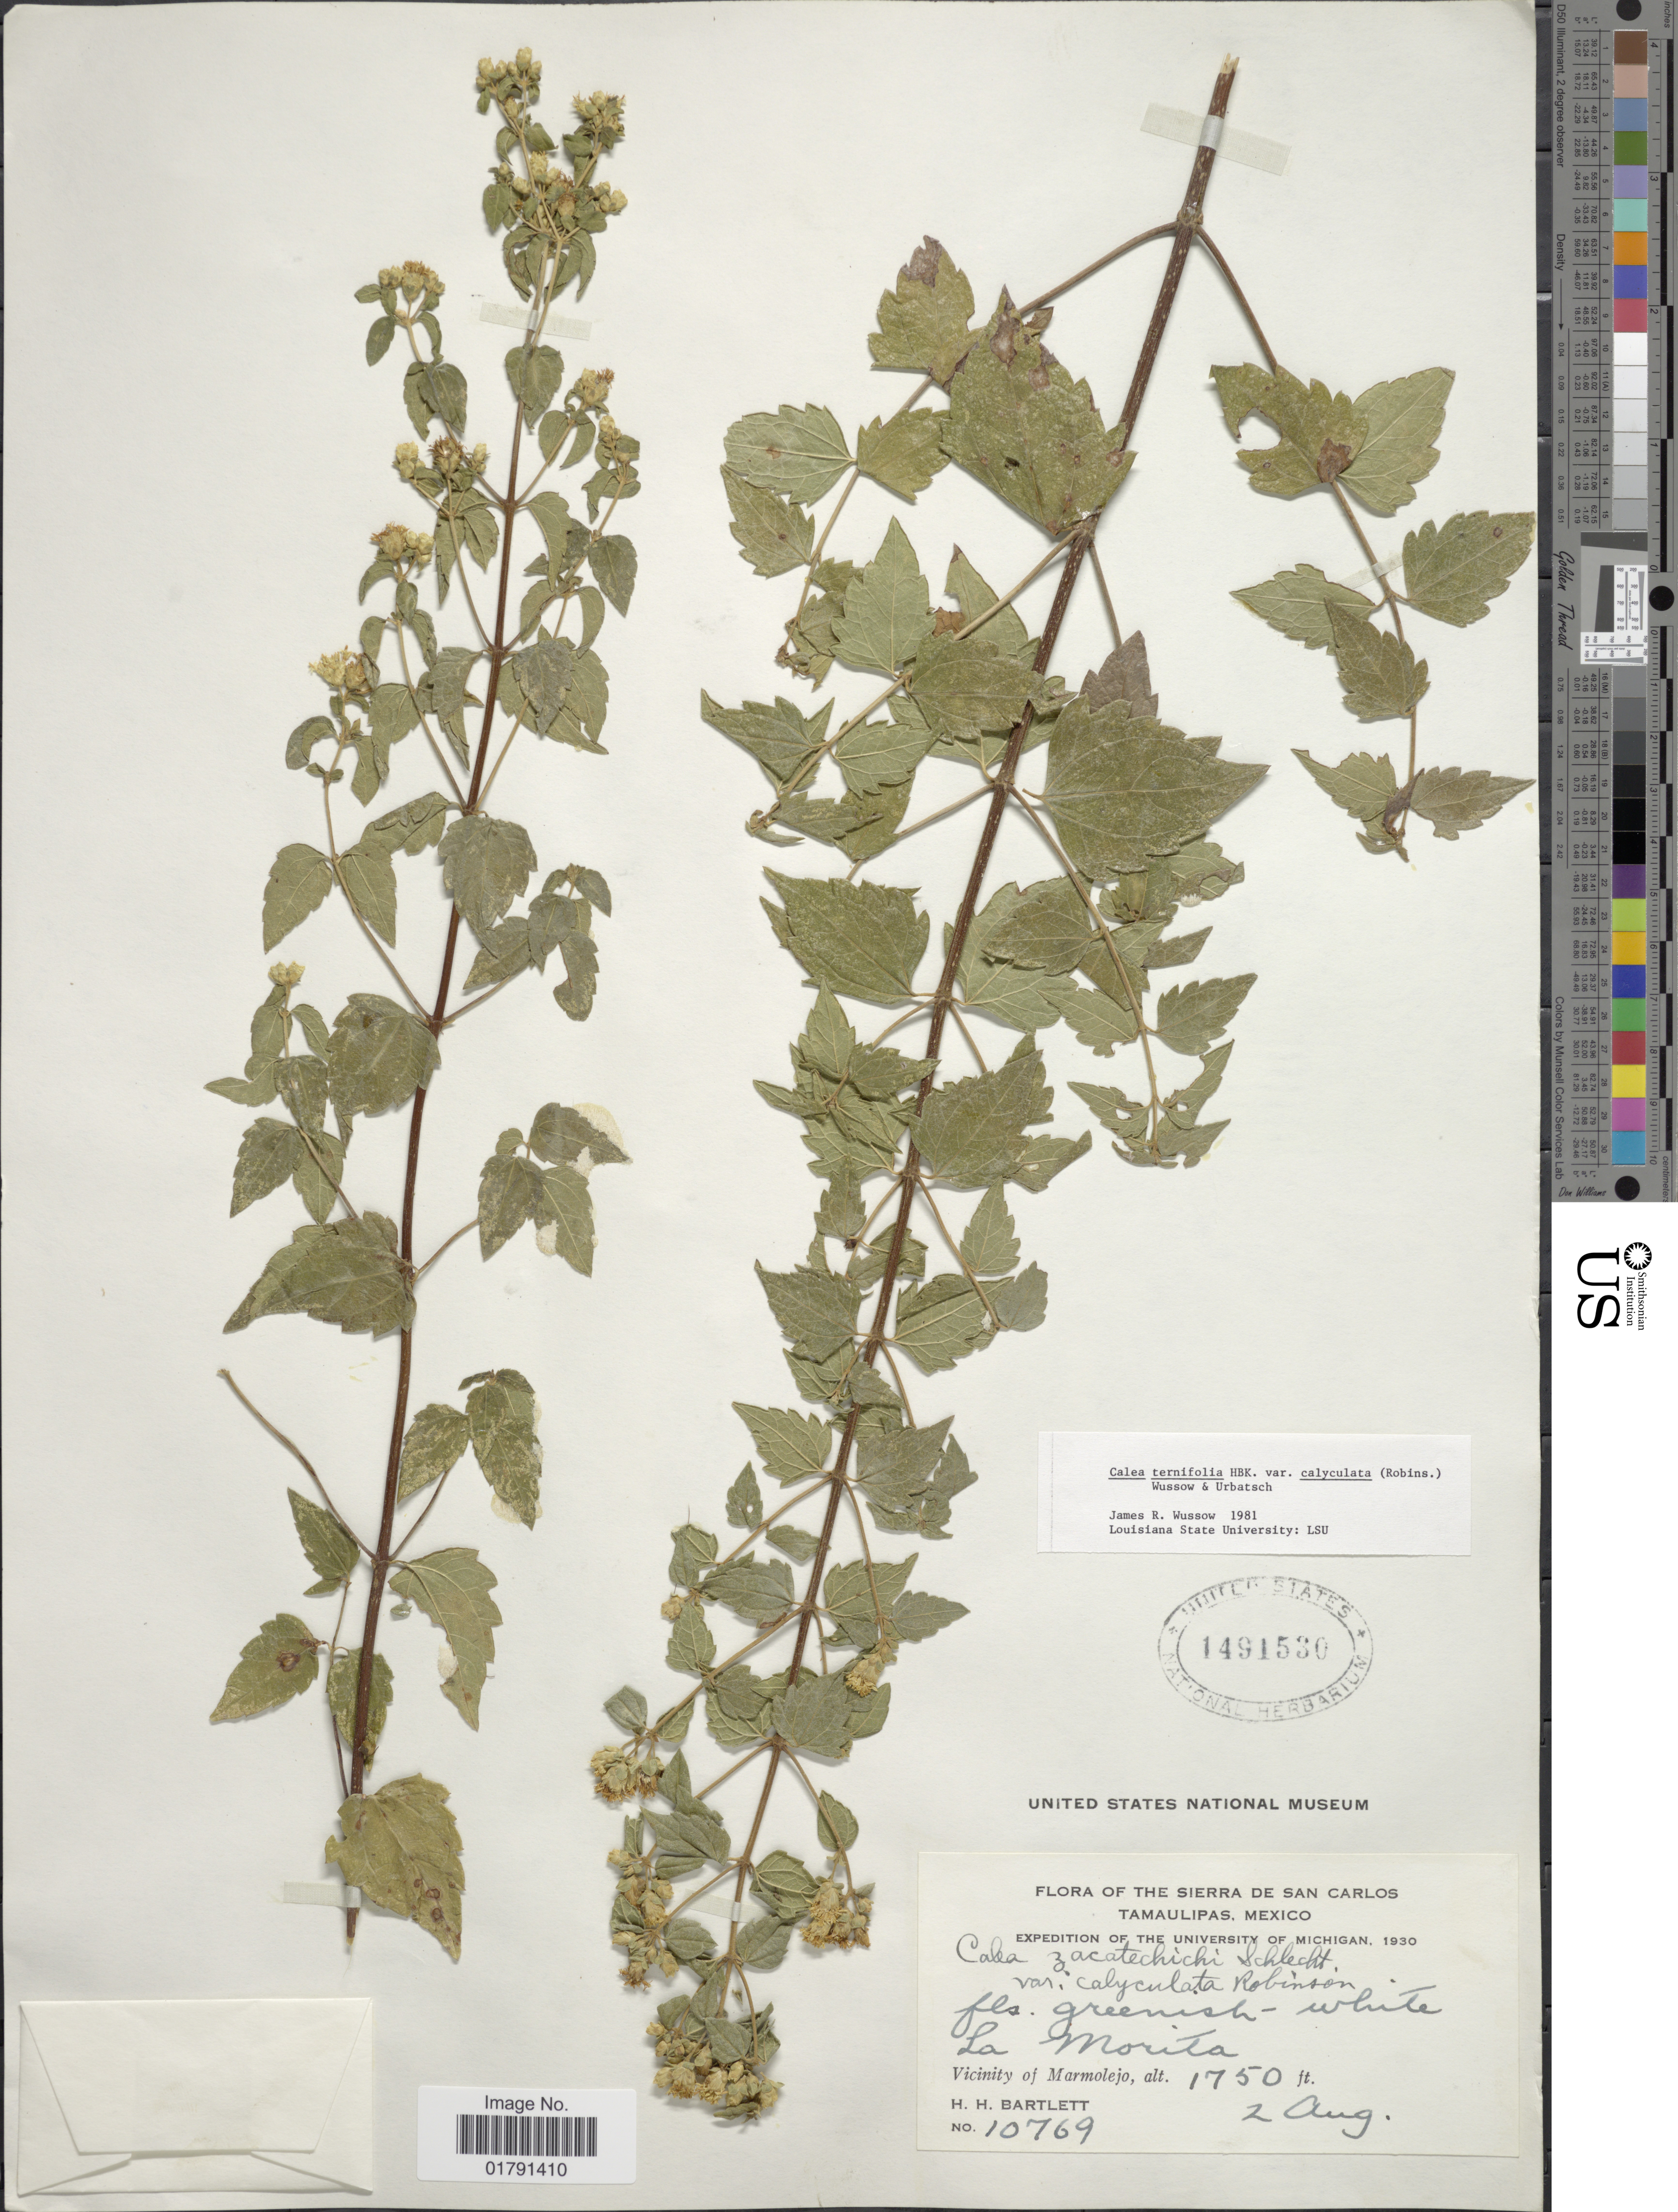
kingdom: Plantae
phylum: Tracheophyta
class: Magnoliopsida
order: Asterales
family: Asteraceae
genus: Calea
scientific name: Calea ternifolia var. calyculata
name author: (B.L. Rob.) Wussow et al.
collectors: H. H. Bartlett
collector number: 10769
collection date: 1930-08-02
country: Mexico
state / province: Tamaulipas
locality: Sierra de San Carlos, La Morita, Vicinity of Marmolejo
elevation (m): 533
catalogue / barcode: US 1491530